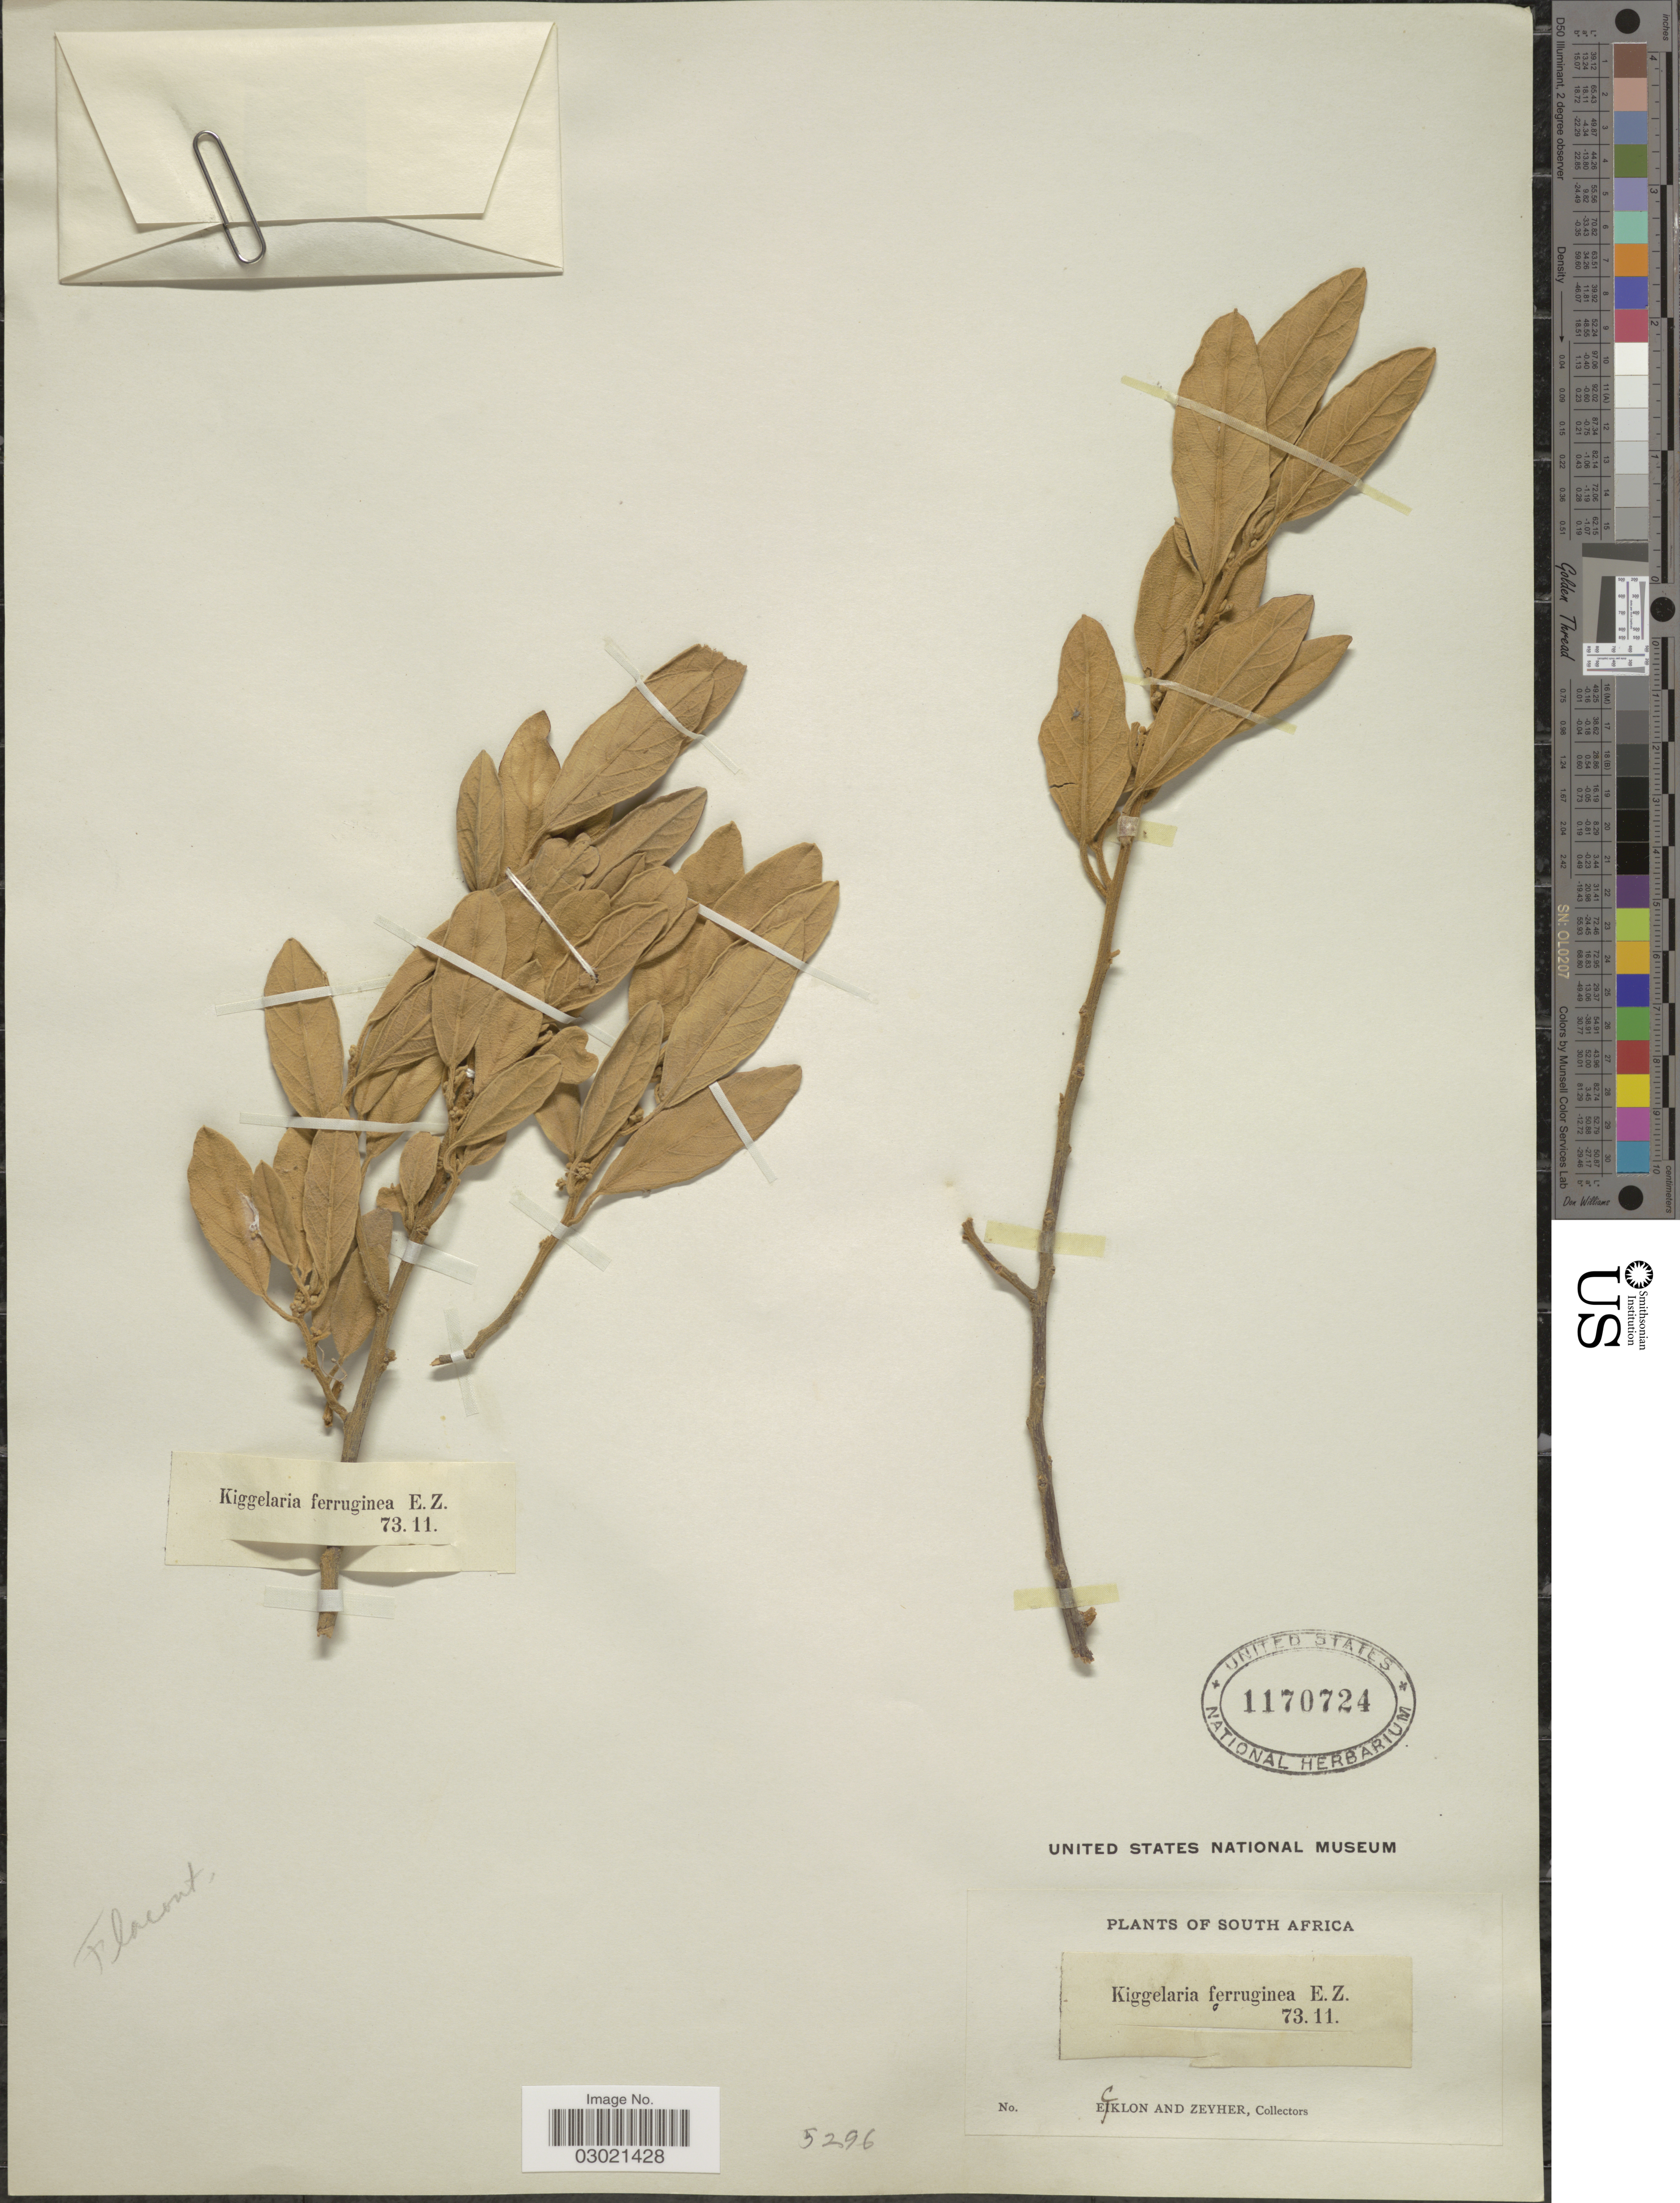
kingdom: Plantae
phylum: Tracheophyta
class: Magnoliopsida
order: Malpighiales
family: Achariaceae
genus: Kiggelaria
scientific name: Kiggelaria ferruginea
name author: Eckl. & Zeyh.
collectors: -. Ecklon & -. Zeyher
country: South Africa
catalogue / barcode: US 1170724